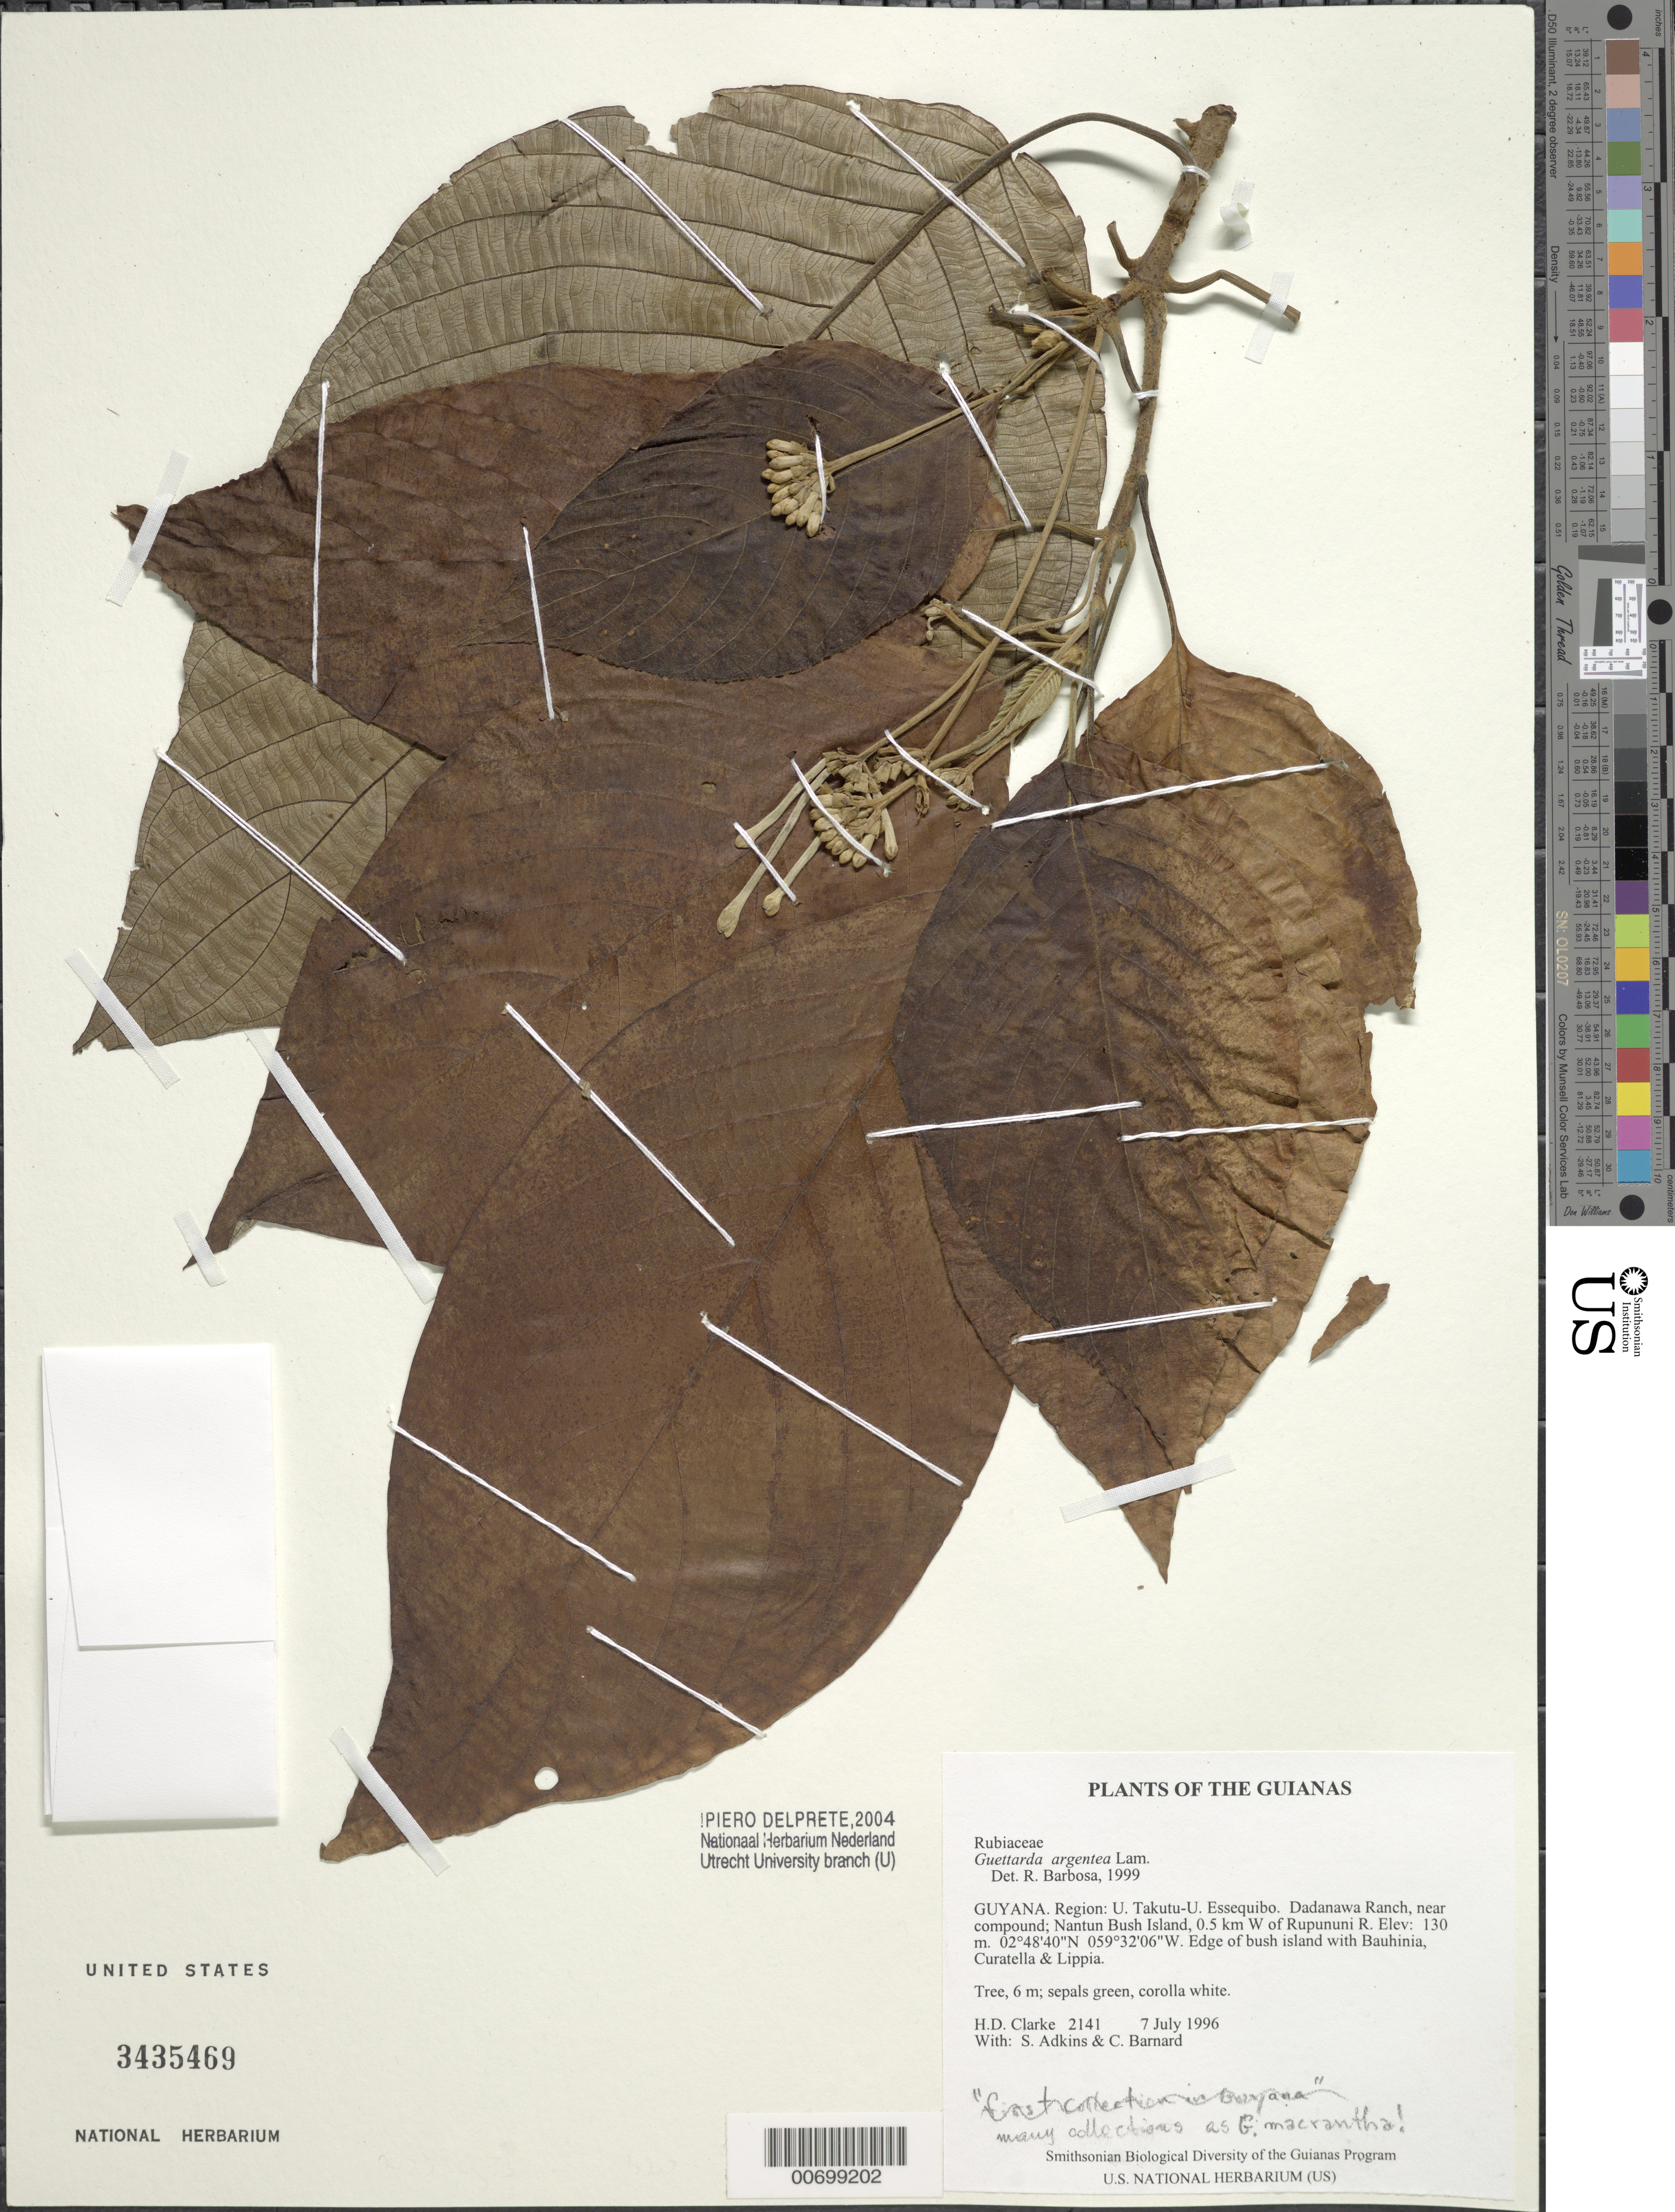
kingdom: Plantae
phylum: Tracheophyta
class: Magnoliopsida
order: Gentianales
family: Rubiaceae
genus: Guettarda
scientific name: Guettarda argentea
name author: Lam.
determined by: Barbosa, R.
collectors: H. D. Clarke, S. Adkins & C. Bernard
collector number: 2141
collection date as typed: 7 July 1996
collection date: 1996-07-07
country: Guyana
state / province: U. Takutu-U. Essequibo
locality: Dadanawa Ranch, near compound; Nantun Bush Island, 0.5 km W of Rupununi R.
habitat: Edge of bush island with Bauhinia, Curatella & Lippia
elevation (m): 130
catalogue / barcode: US 3435469